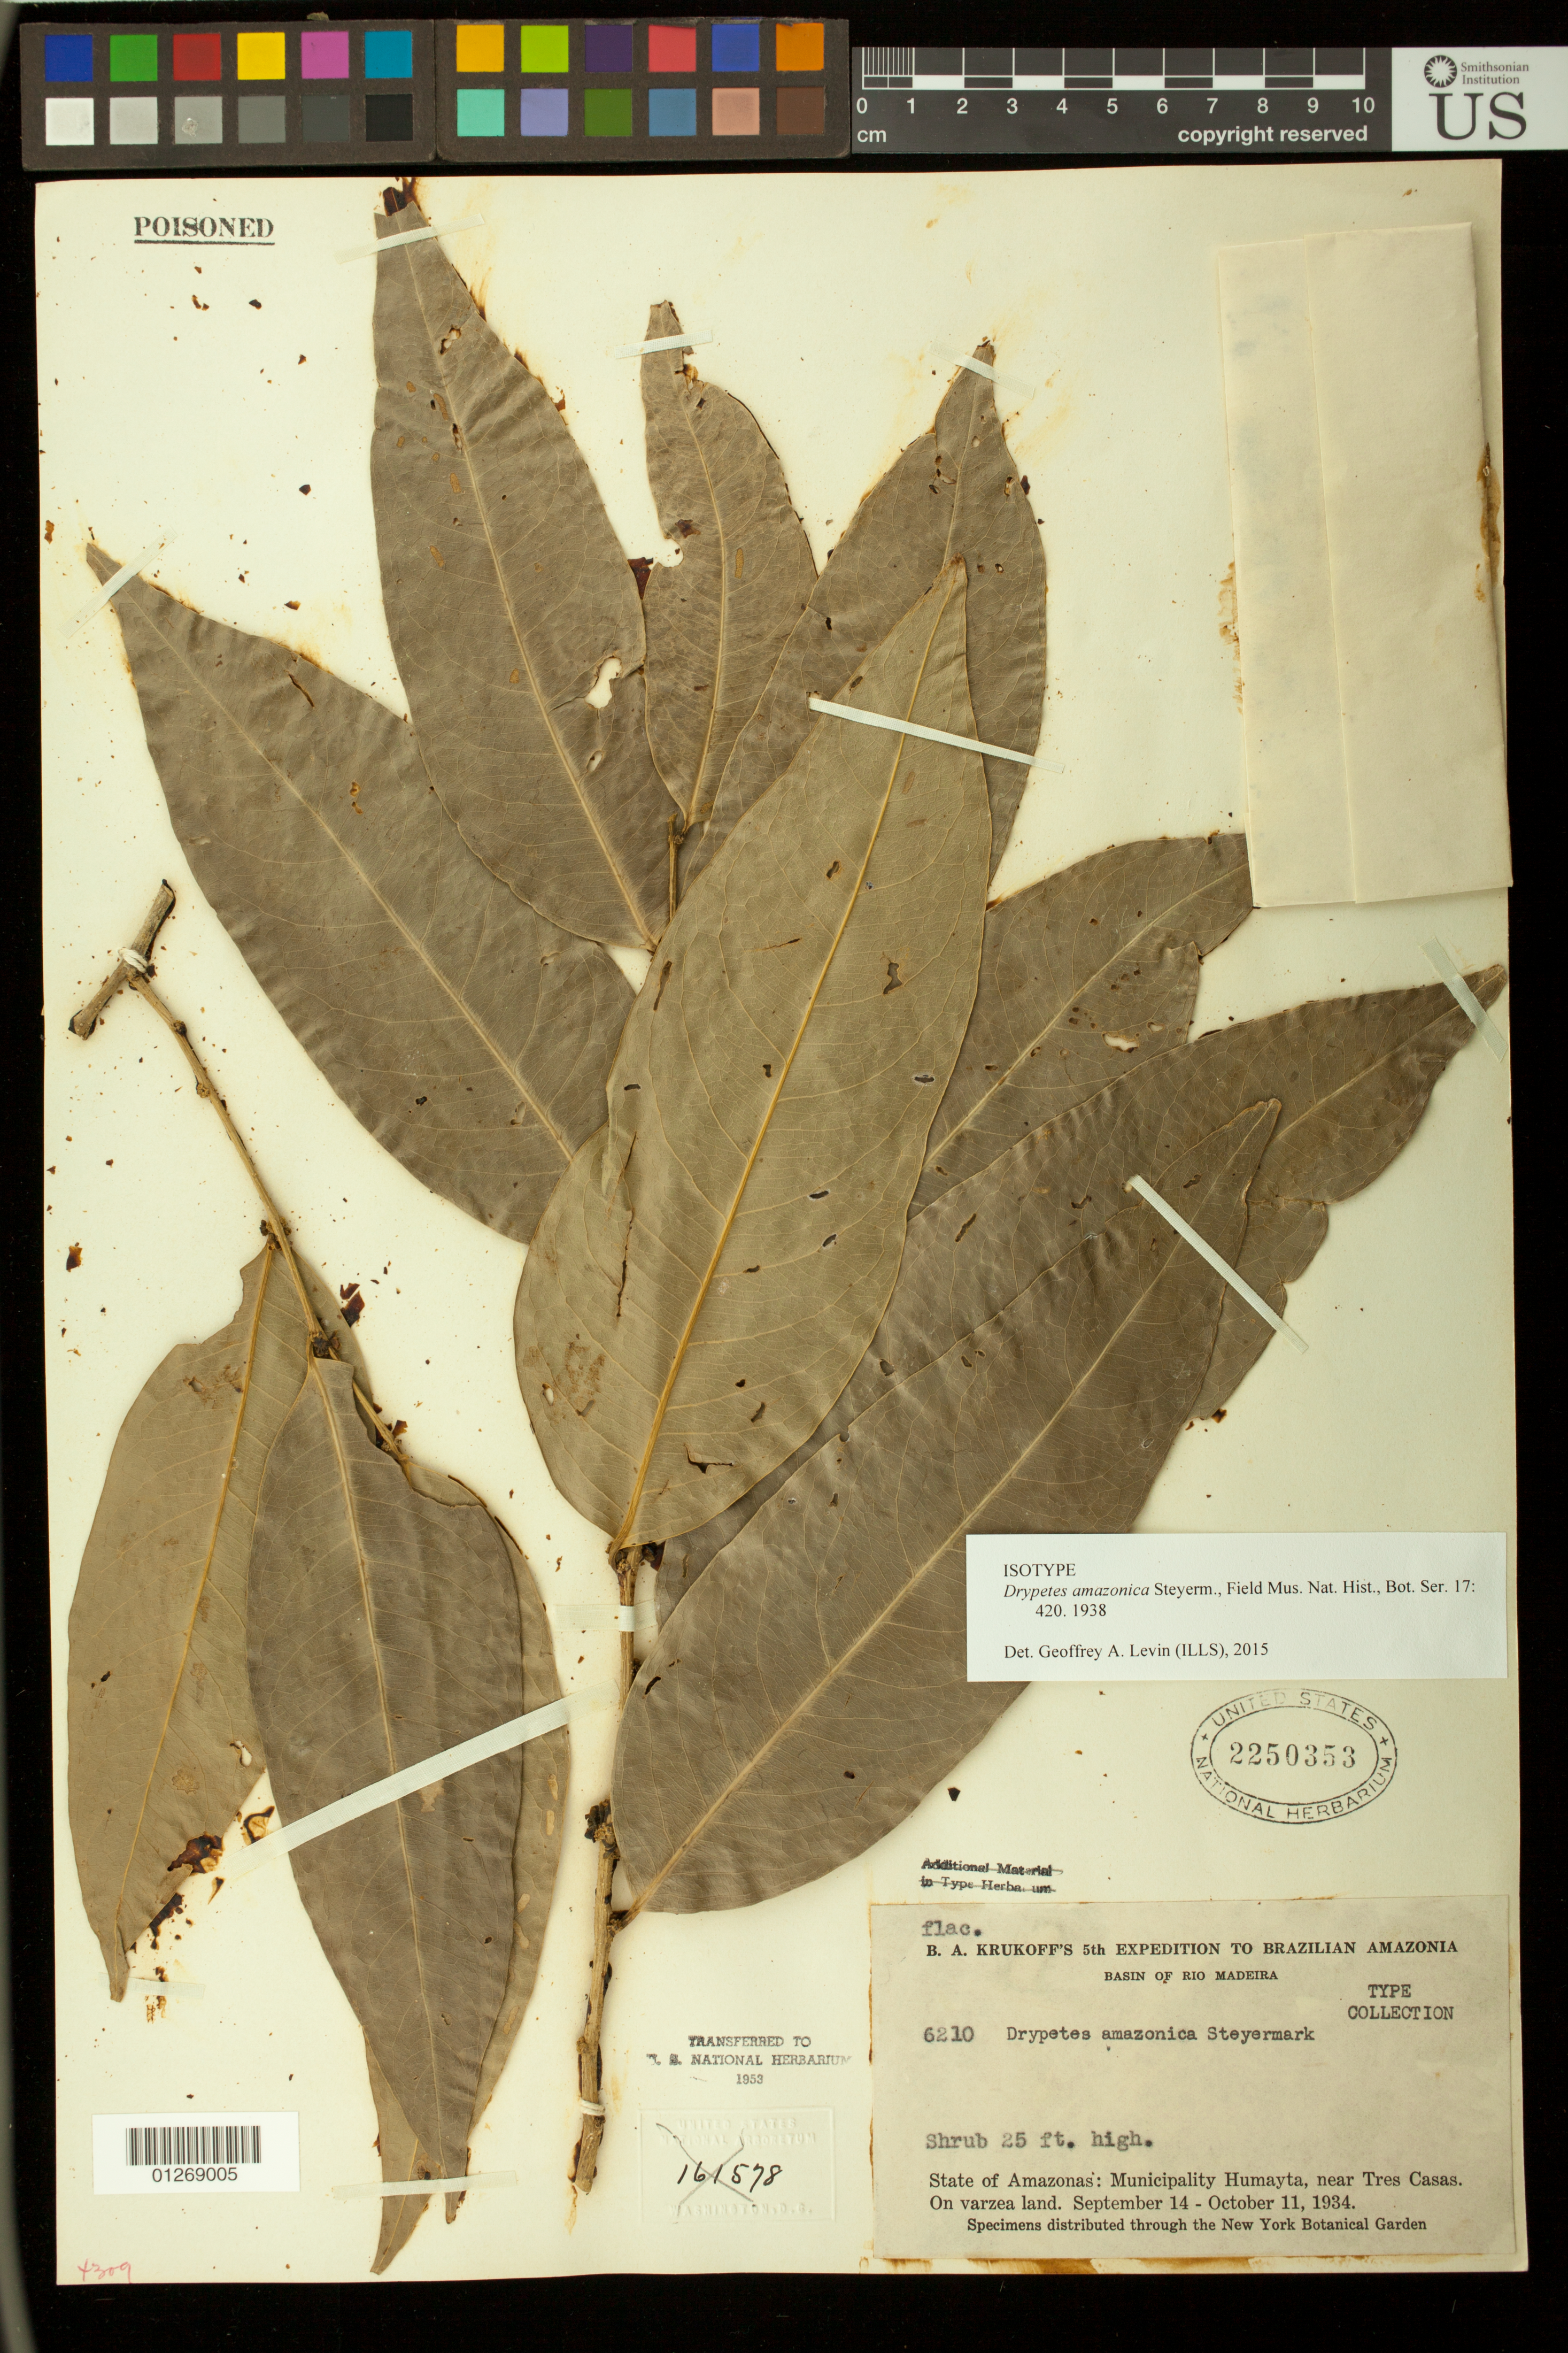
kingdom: Plantae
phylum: Tracheophyta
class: Magnoliopsida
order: Malpighiales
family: Putranjivaceae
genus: Drypetes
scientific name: Drypetes amazonica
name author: Steyerm.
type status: Isotype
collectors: B. A. Krukoff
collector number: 6210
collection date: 1934-09-14/1934-10-11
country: Brazil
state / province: Amazonas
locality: State of Amazonas: Municipality Humayta, near Tres Casas.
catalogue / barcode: US 2250353